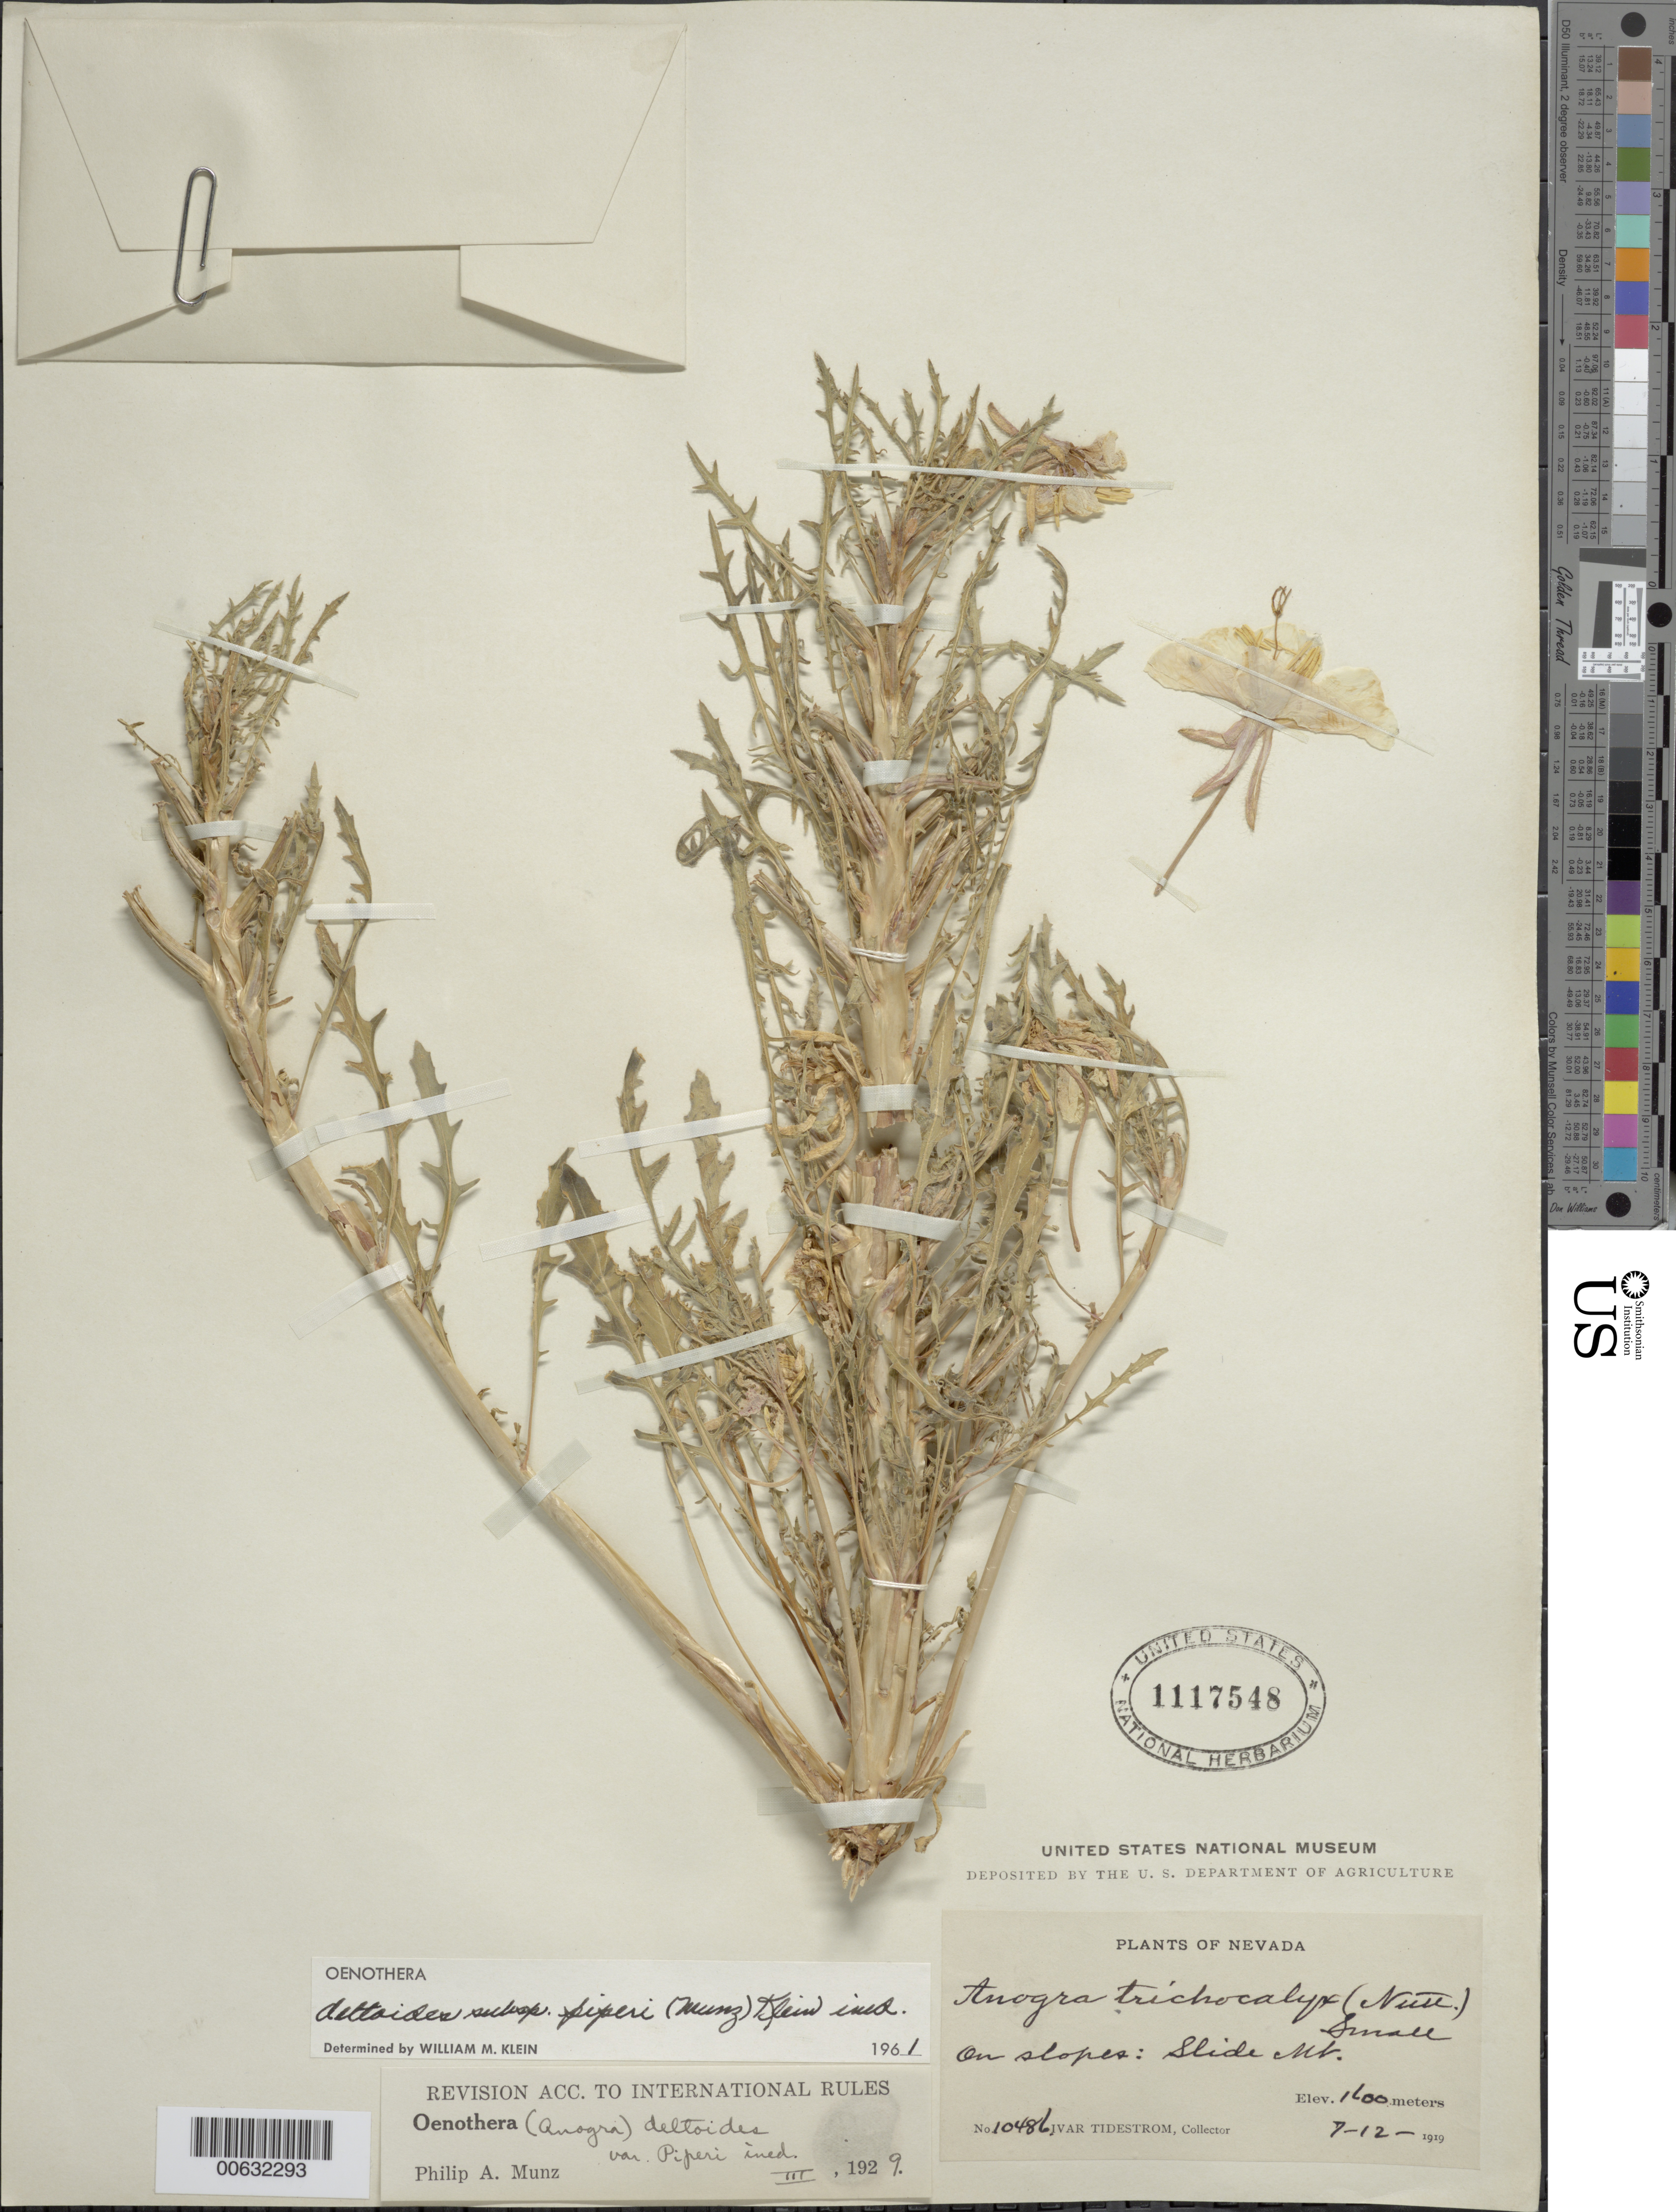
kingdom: Plantae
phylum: Tracheophyta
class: Magnoliopsida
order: Myrtales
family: Onagraceae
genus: Oenothera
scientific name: Oenothera deltoides subsp. piperi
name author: (Munz) W.M. Klein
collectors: I. F. Tidestrom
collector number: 10486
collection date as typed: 12 Jul 1919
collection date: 1919-07-12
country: United States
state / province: Nevada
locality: Slide Mt.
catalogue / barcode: US 1117548